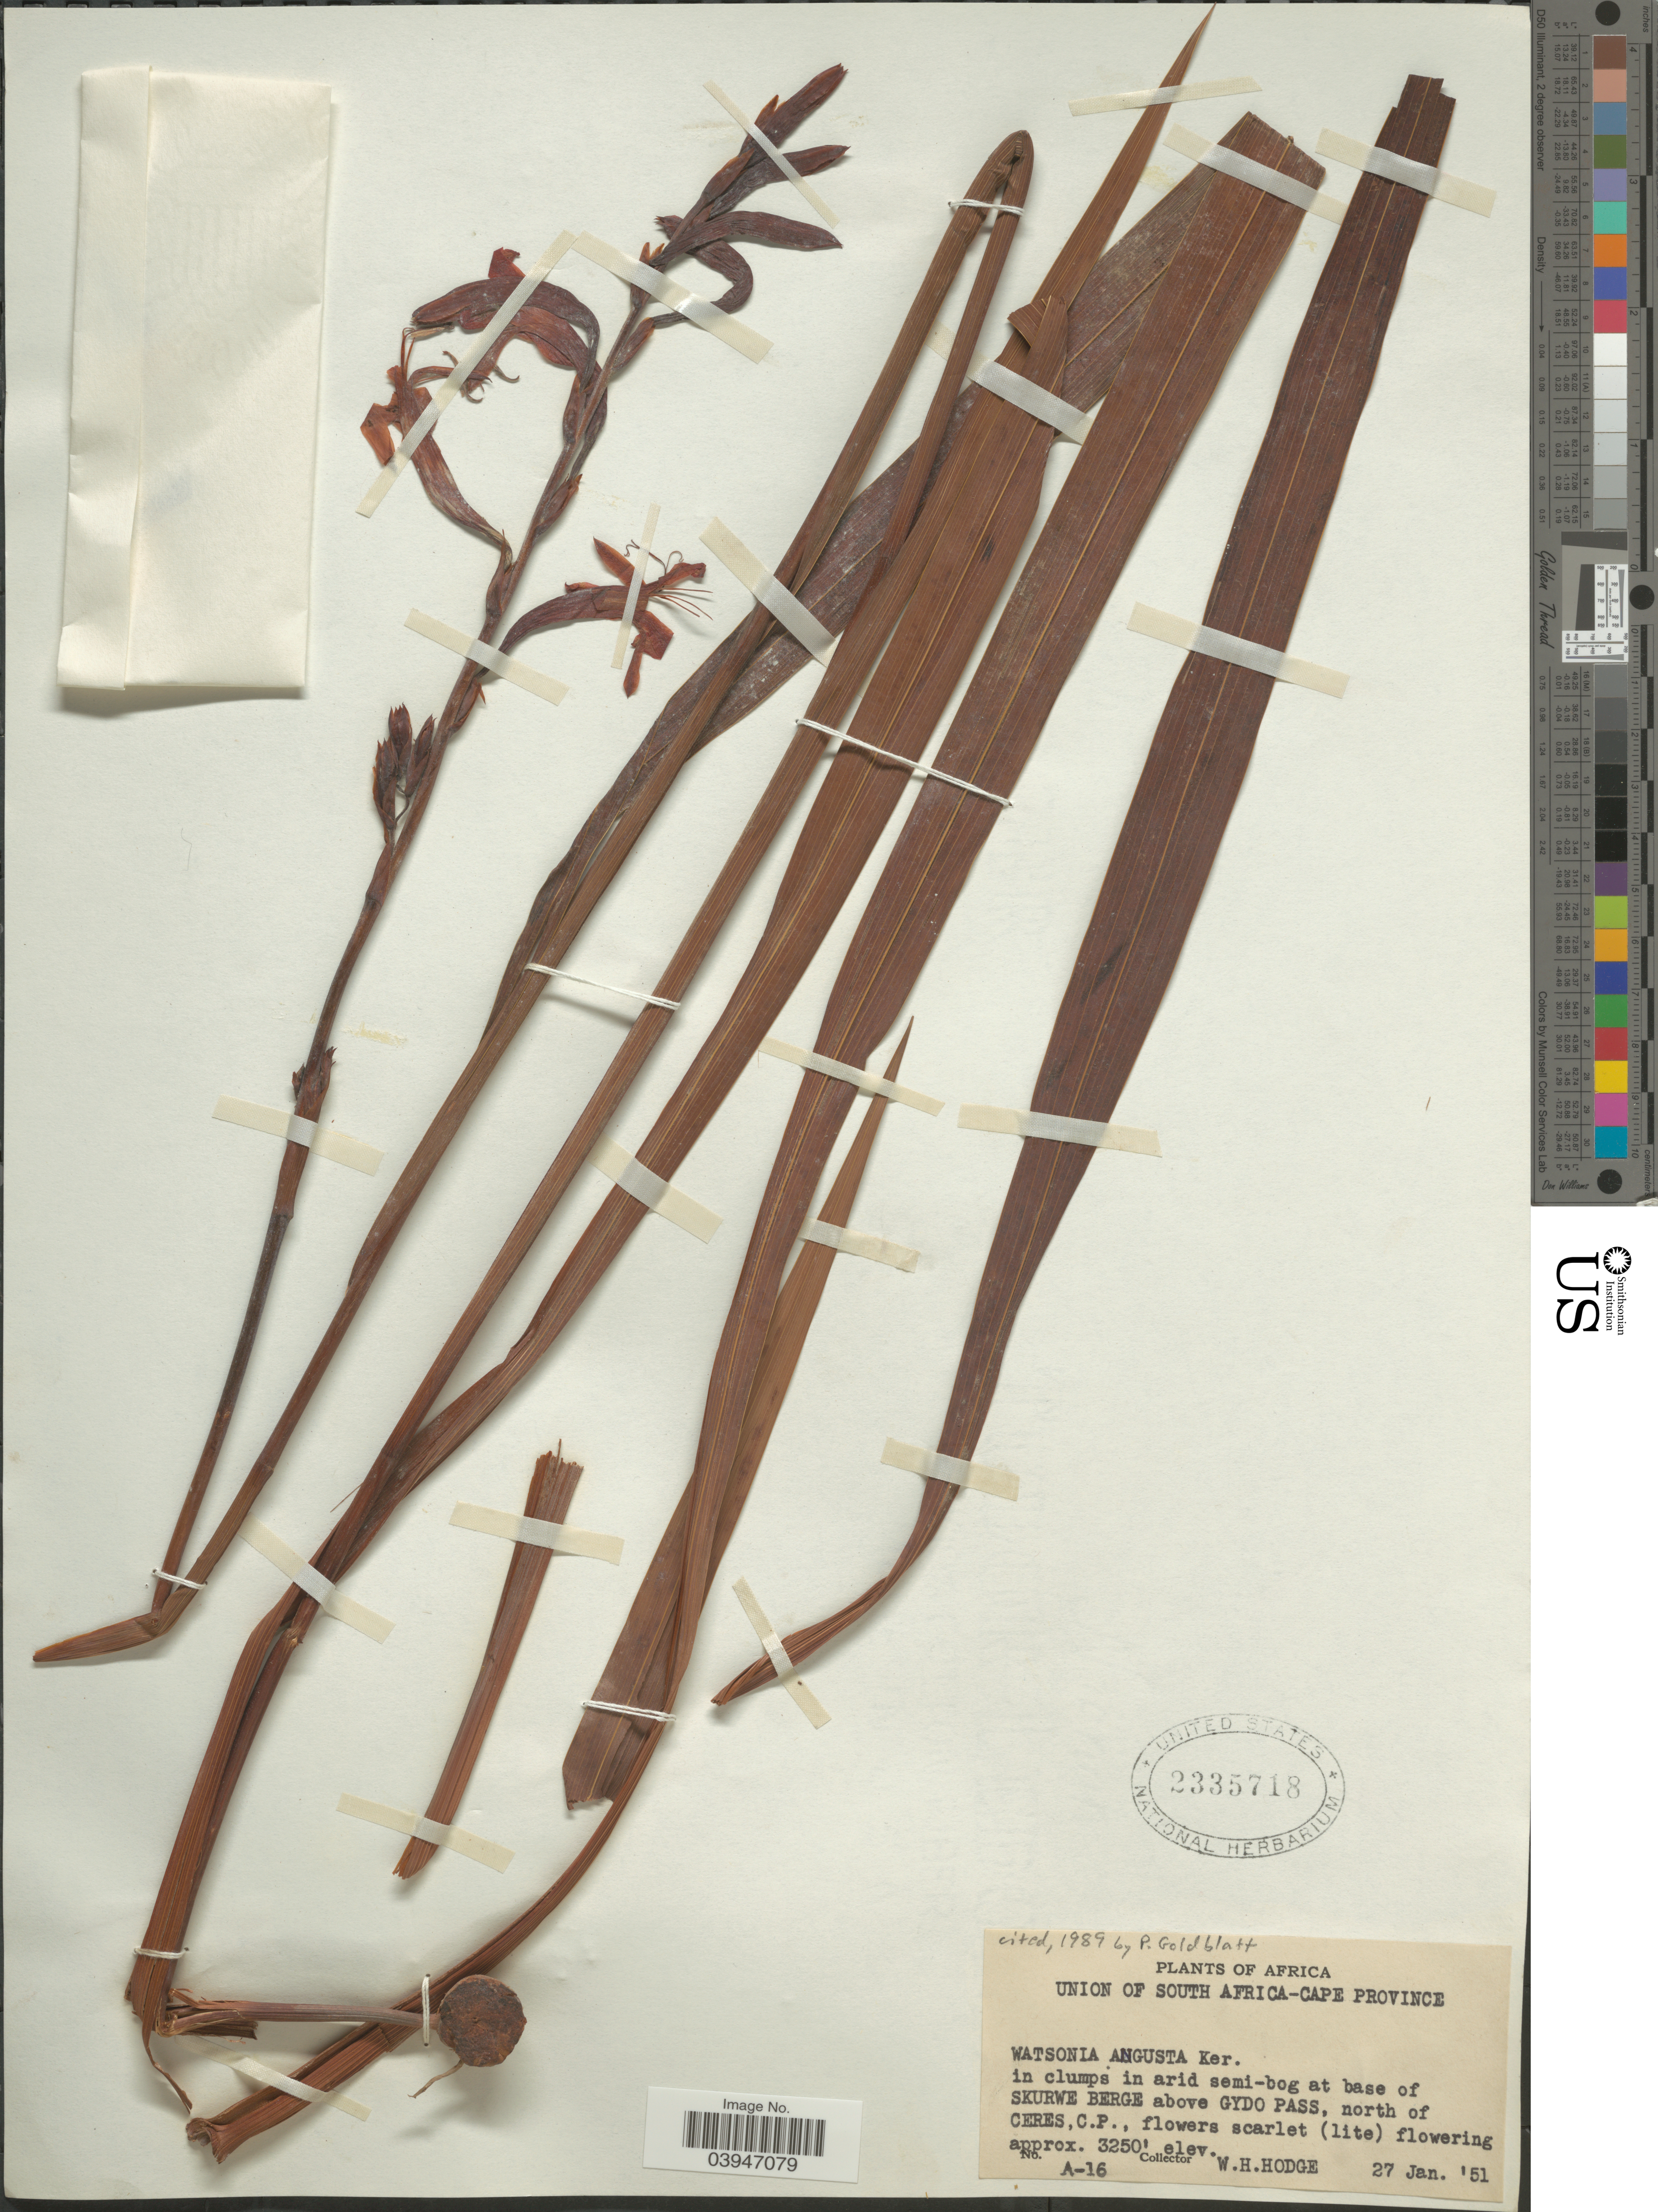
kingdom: Plantae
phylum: Tracheophyta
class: Liliopsida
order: Asparagales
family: Iridaceae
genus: Watsonia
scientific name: Watsonia angusta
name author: Ker Gawl.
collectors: W. Hodge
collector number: A-16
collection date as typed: Transcribed d/m/y: 27/1/51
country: South Africa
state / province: Western Cape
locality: Union of South Africa-Cape Province. [unsure placement] At base of Skurwe Berge above Gydo Pass, north of Ceres, C.P.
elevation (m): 991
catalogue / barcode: US 2335718